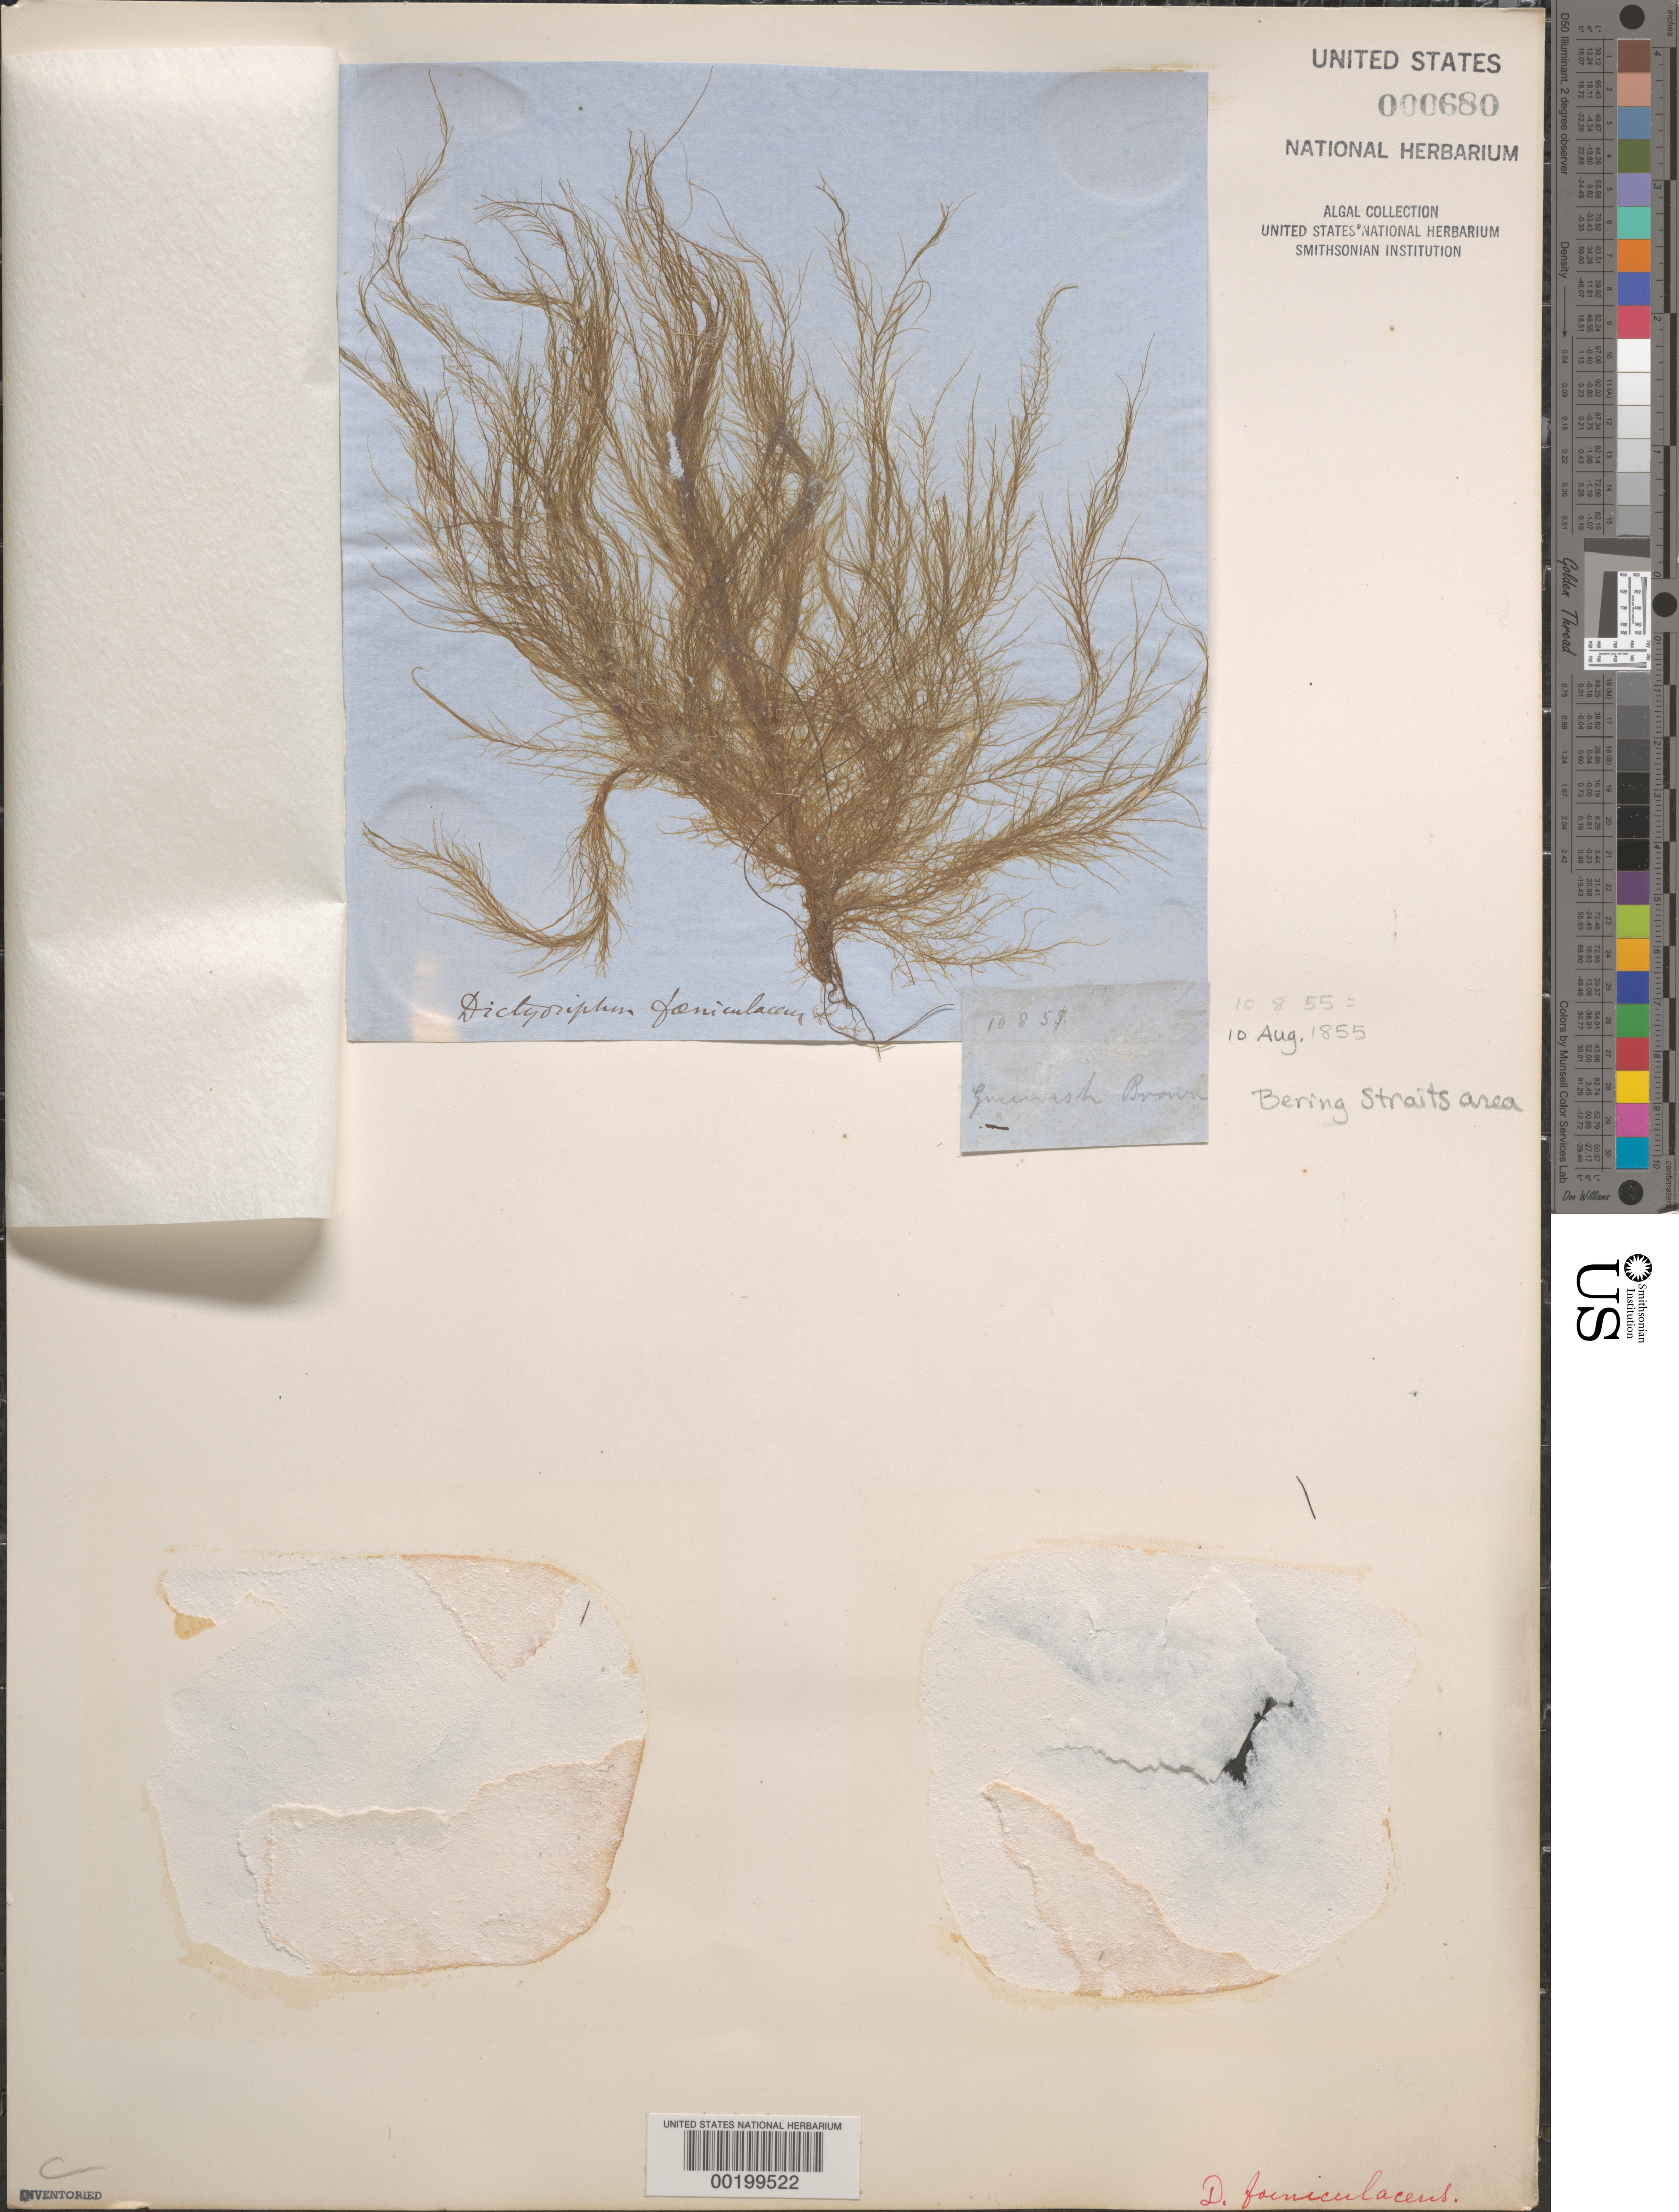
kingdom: Chromista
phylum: Ochrophyta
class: Phaeophyceae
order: Dictyosiphonales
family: Dictyosiphonaceae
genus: Dictyosiphon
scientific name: Dictyosiphon foeniculaceus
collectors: C. Wright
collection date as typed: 10 Aug 1855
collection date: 1855-08-10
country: Russian Federation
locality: Bering Straits area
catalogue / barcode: US 680